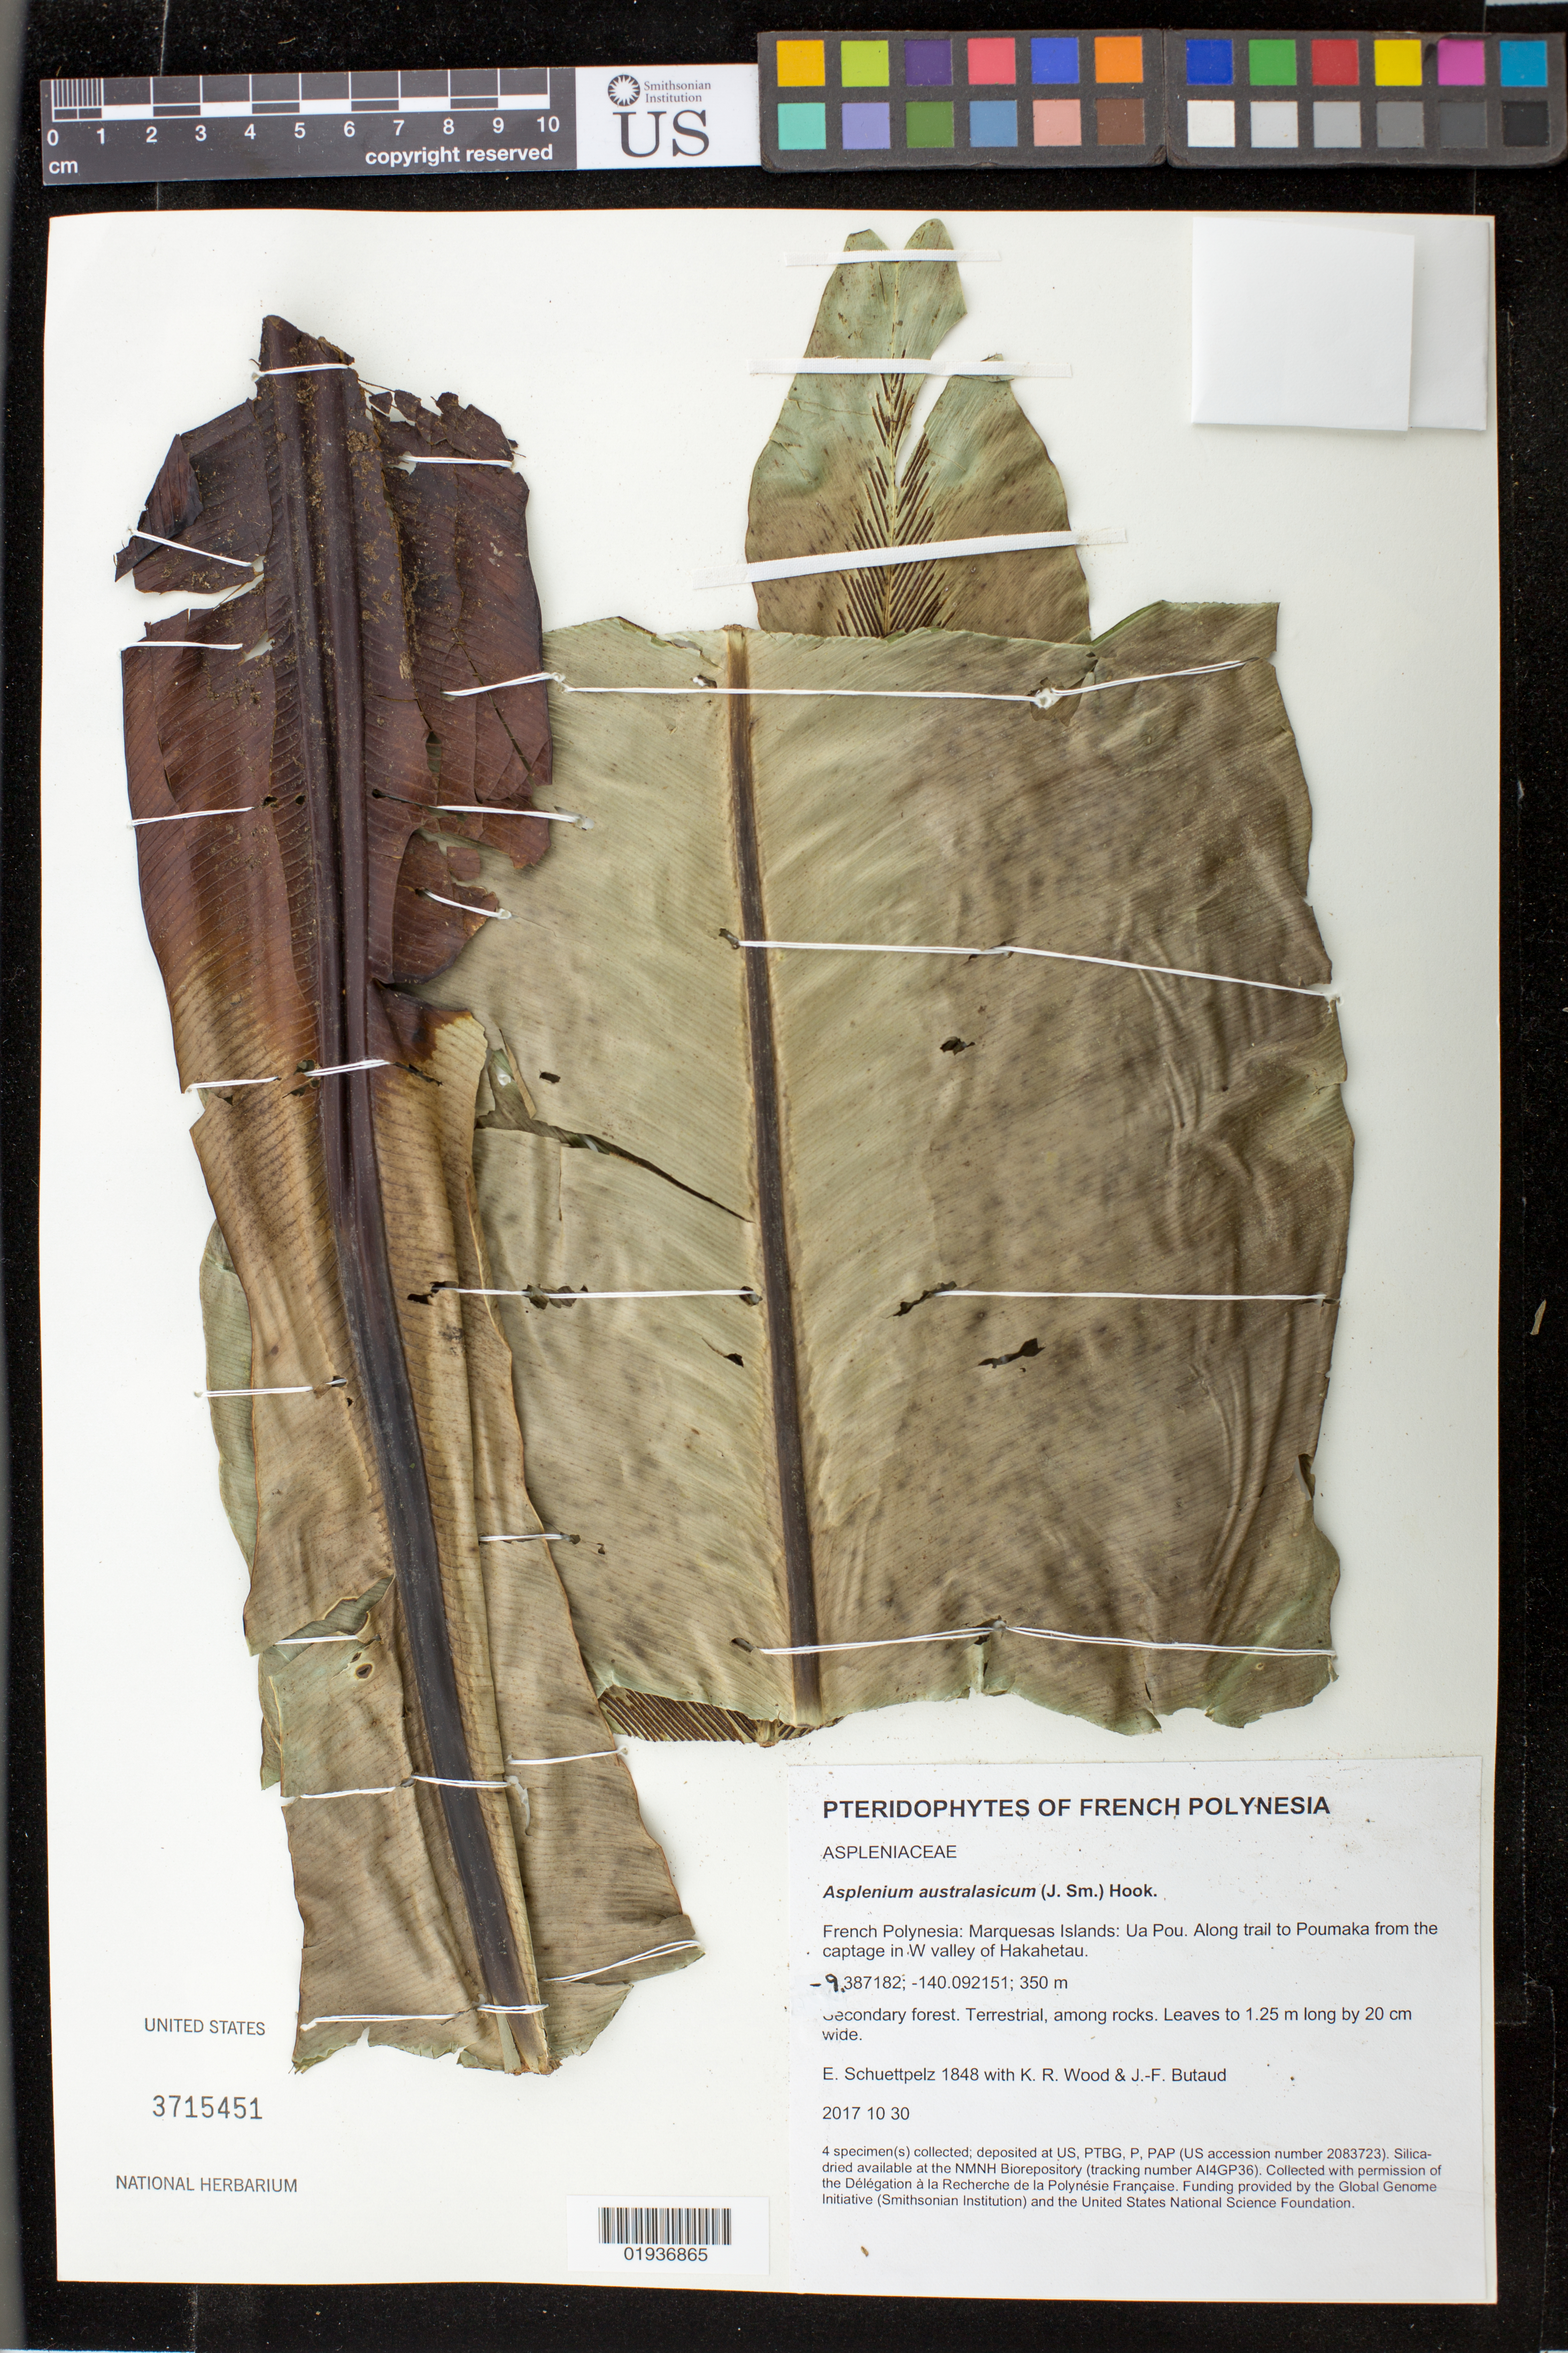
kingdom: Plantae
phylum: Tracheophyta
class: Polypodiopsida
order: Polypodiales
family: Aspleniaceae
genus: Asplenium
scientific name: Asplenium australasicum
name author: (Sm.) Hook.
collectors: E. Schuettpelz, K. R. Wood & J. -F. Butaud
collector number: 1848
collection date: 2017-10-30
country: French Polynesia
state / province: Marquesas Islands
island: Ua Pou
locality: Along trail to Poumaka from the captage in W valley of Hakahetau.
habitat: Secondary forest.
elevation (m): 350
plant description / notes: Collected with permission of the Délégation à la Recherche de la Polynésie Française. Funding provided by the Global Genome Initiative (Smithsonian Institution) and the United States National Science Foundation. Silica dried tissue stored at AI4GP36 in the NMNH Biorepository, Smithsonian Institution.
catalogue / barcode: US 3715451